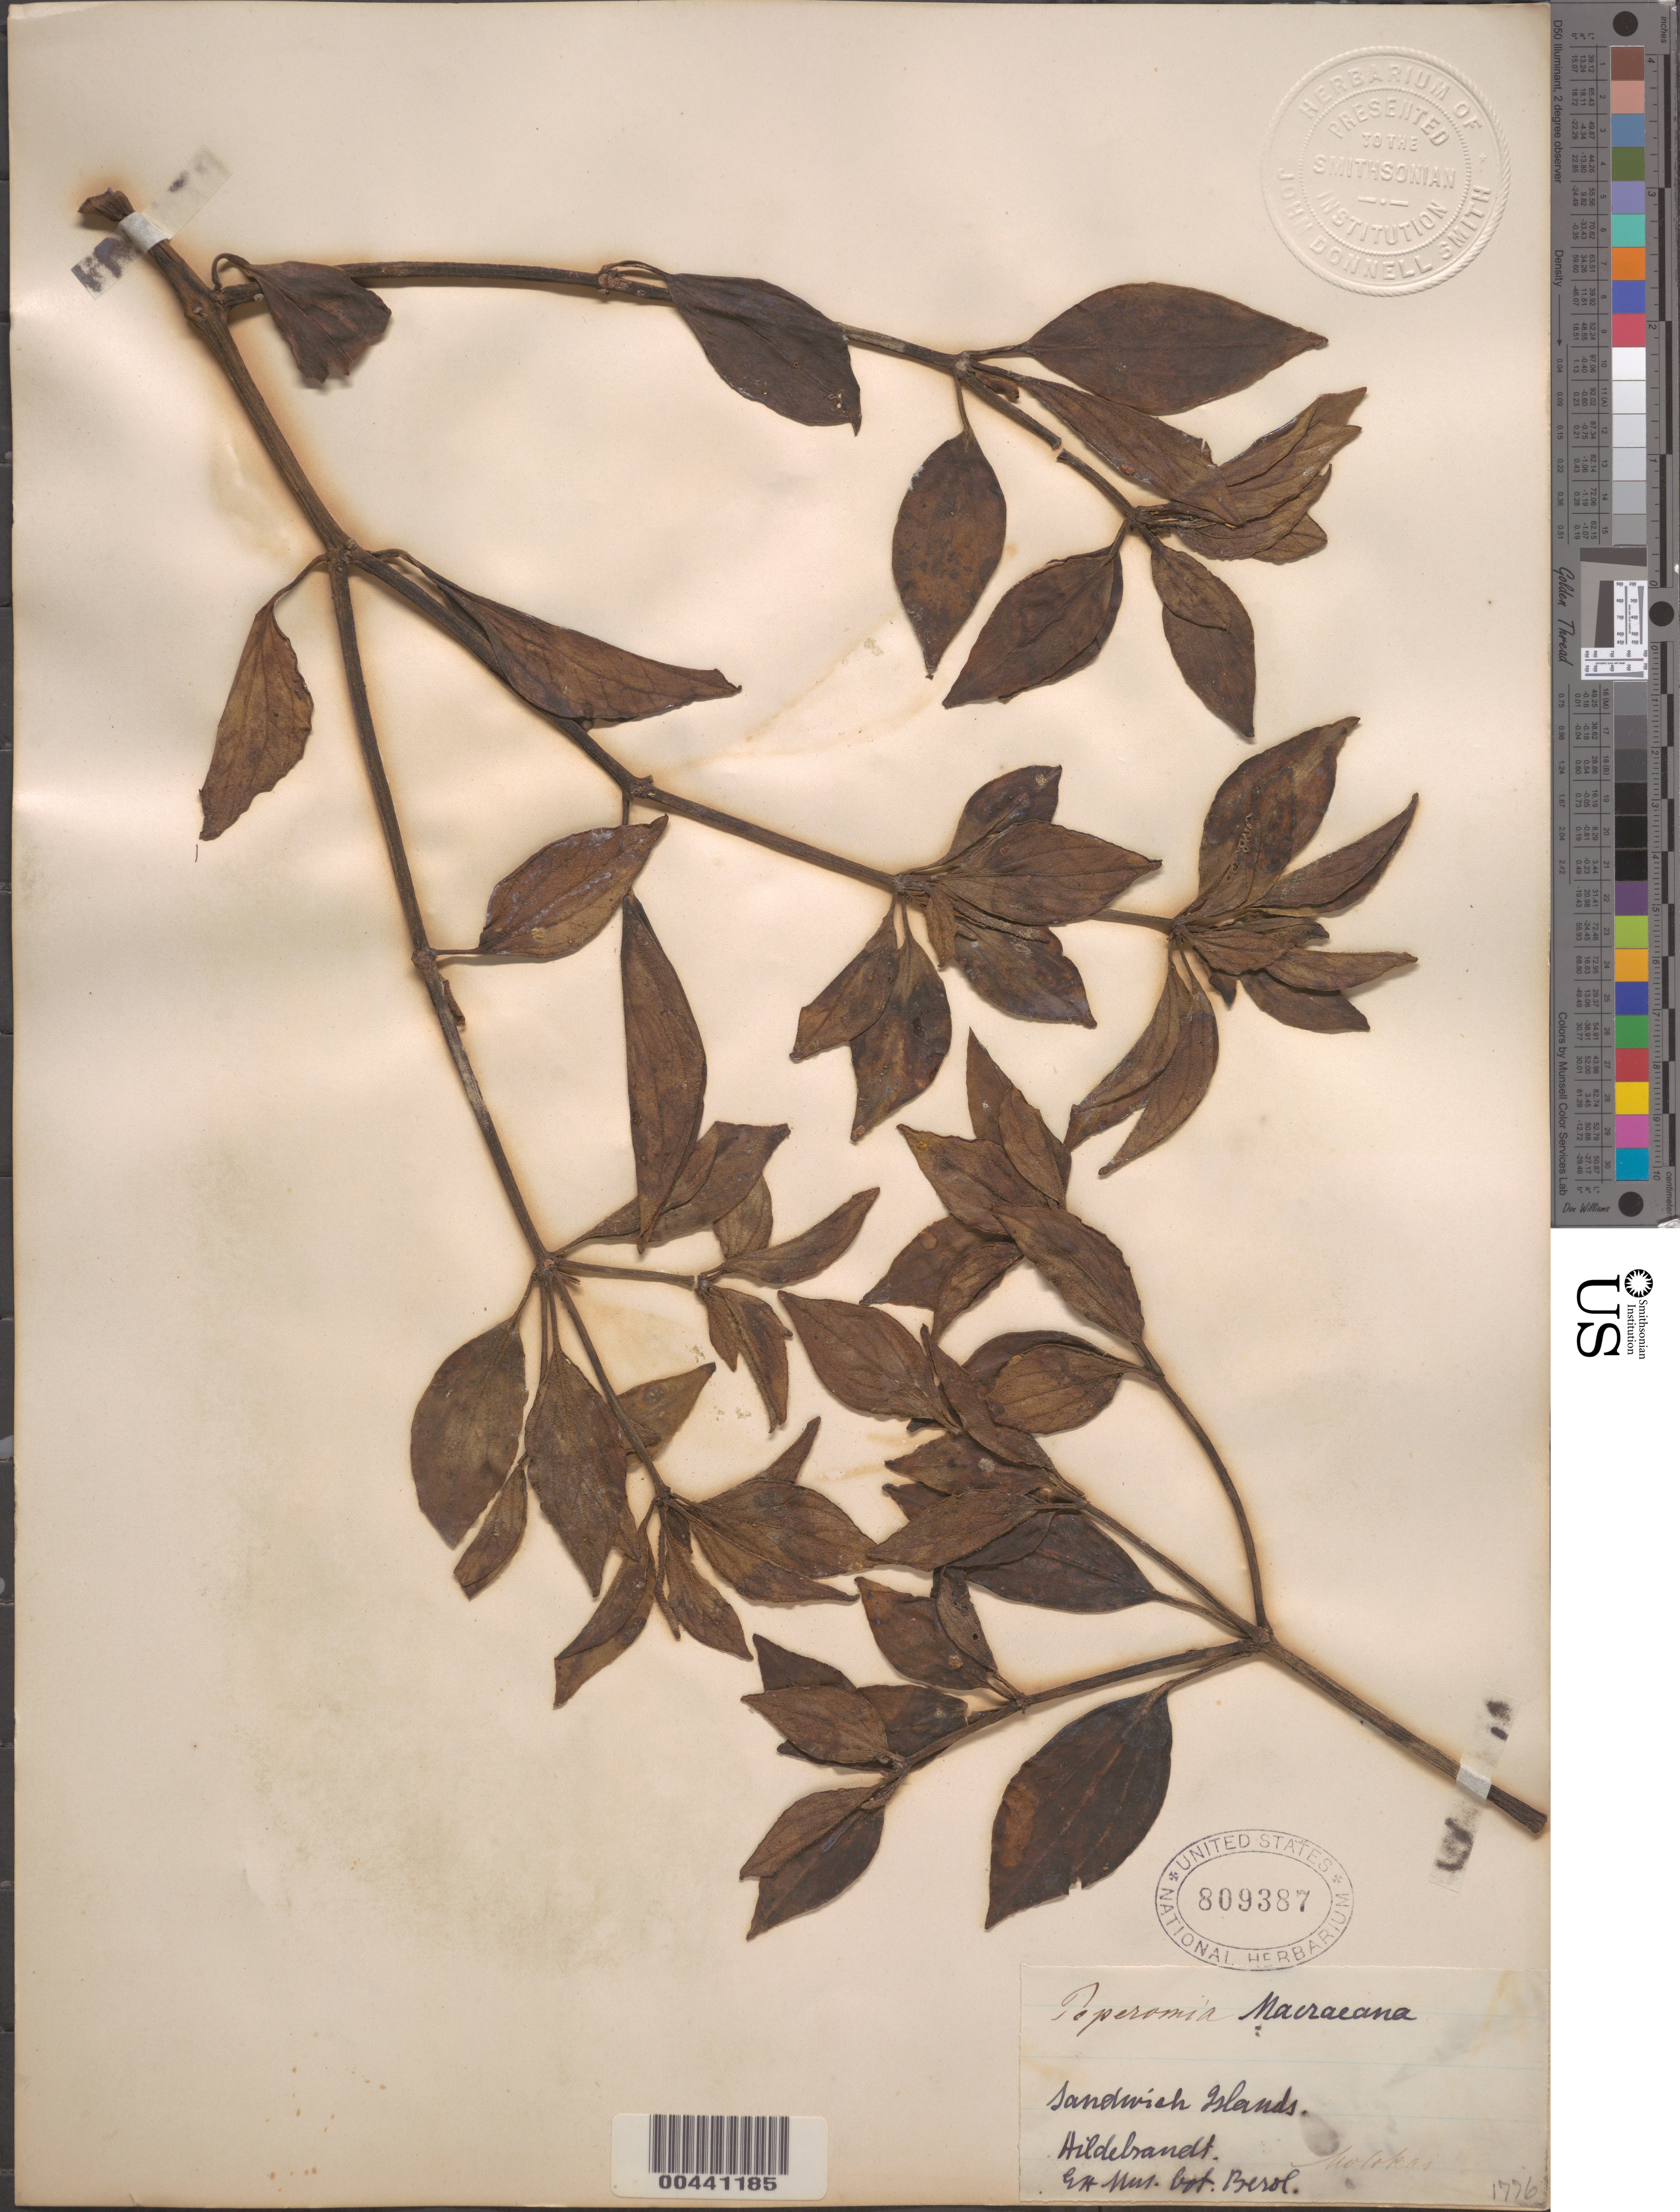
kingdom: Plantae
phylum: Tracheophyta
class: Magnoliopsida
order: Piperales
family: Piperaceae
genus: Peperomia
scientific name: Peperomia macraeana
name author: C. DC.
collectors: W. Hillebrand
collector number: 1776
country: United States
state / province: Hawaii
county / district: Maui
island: Moloka'i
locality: Sandwich Islands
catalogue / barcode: US 809387